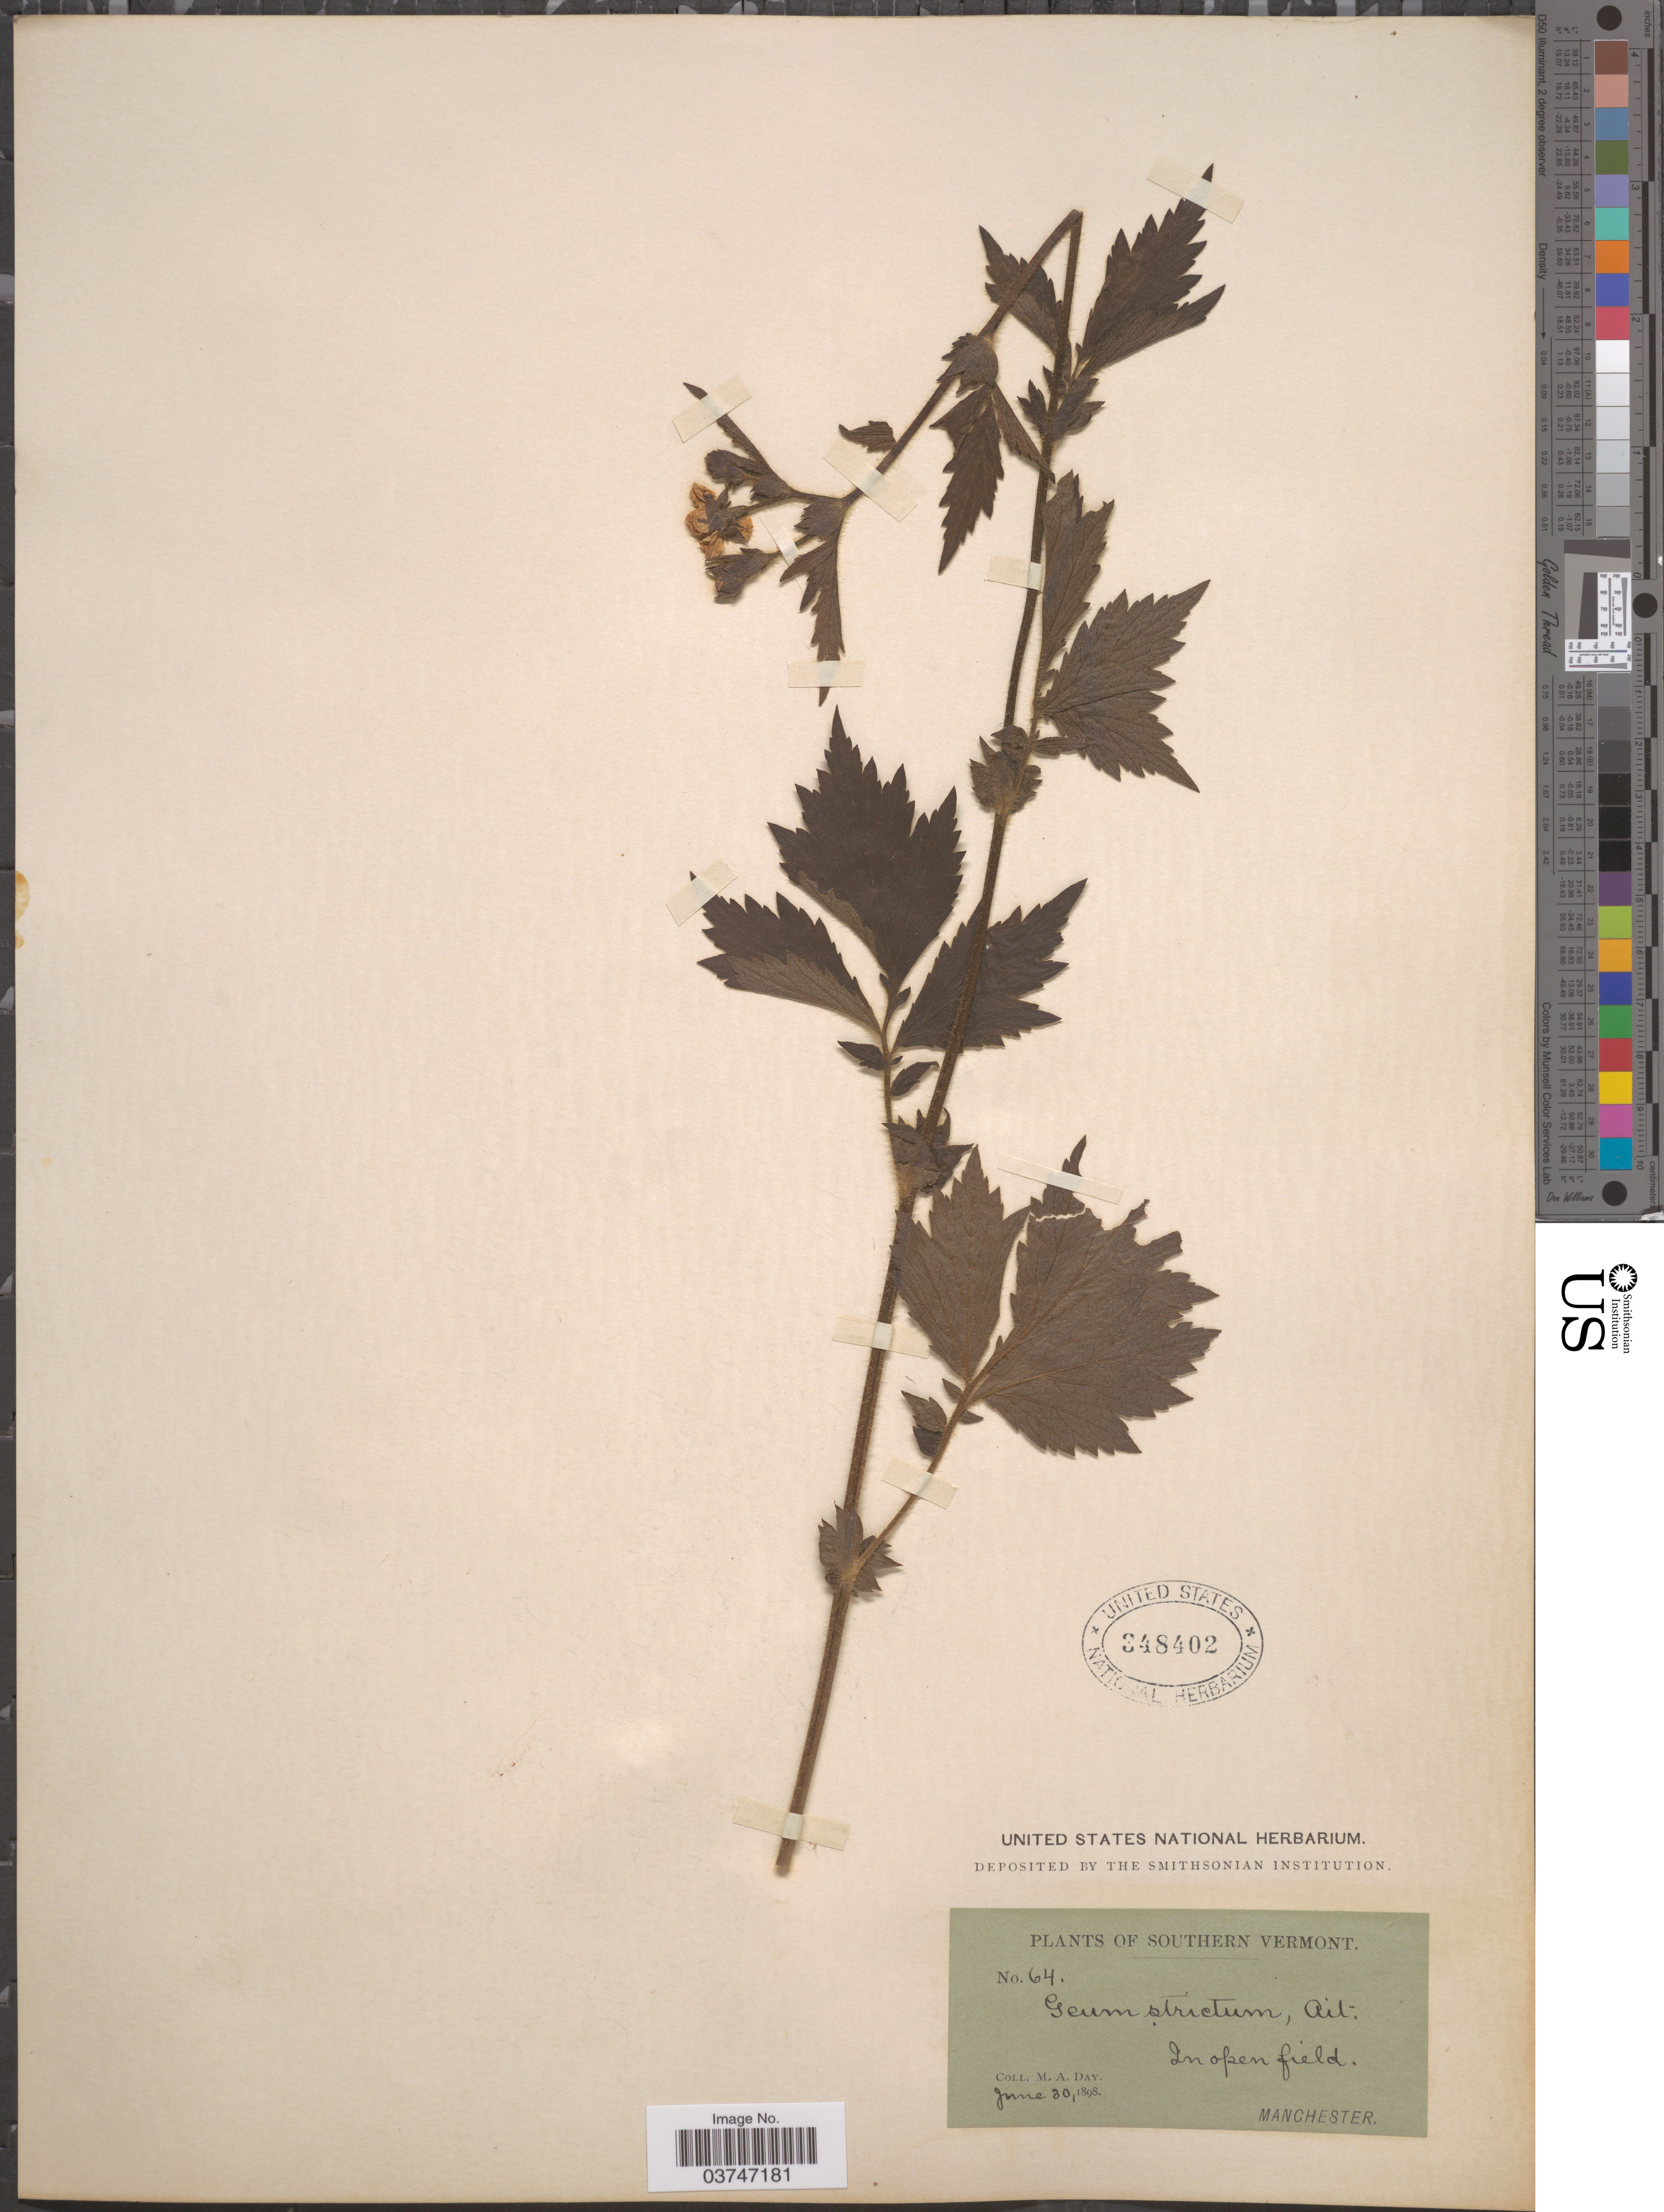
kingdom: Plantae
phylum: Tracheophyta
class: Magnoliopsida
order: Rosales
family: Rosaceae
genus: Geum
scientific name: Geum aleppicum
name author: Jacq.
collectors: M. Day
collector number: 64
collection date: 1898-06-30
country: United States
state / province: Vermont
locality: Southern Vermont. In open field. Manchester [unsure placement].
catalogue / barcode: US 348402